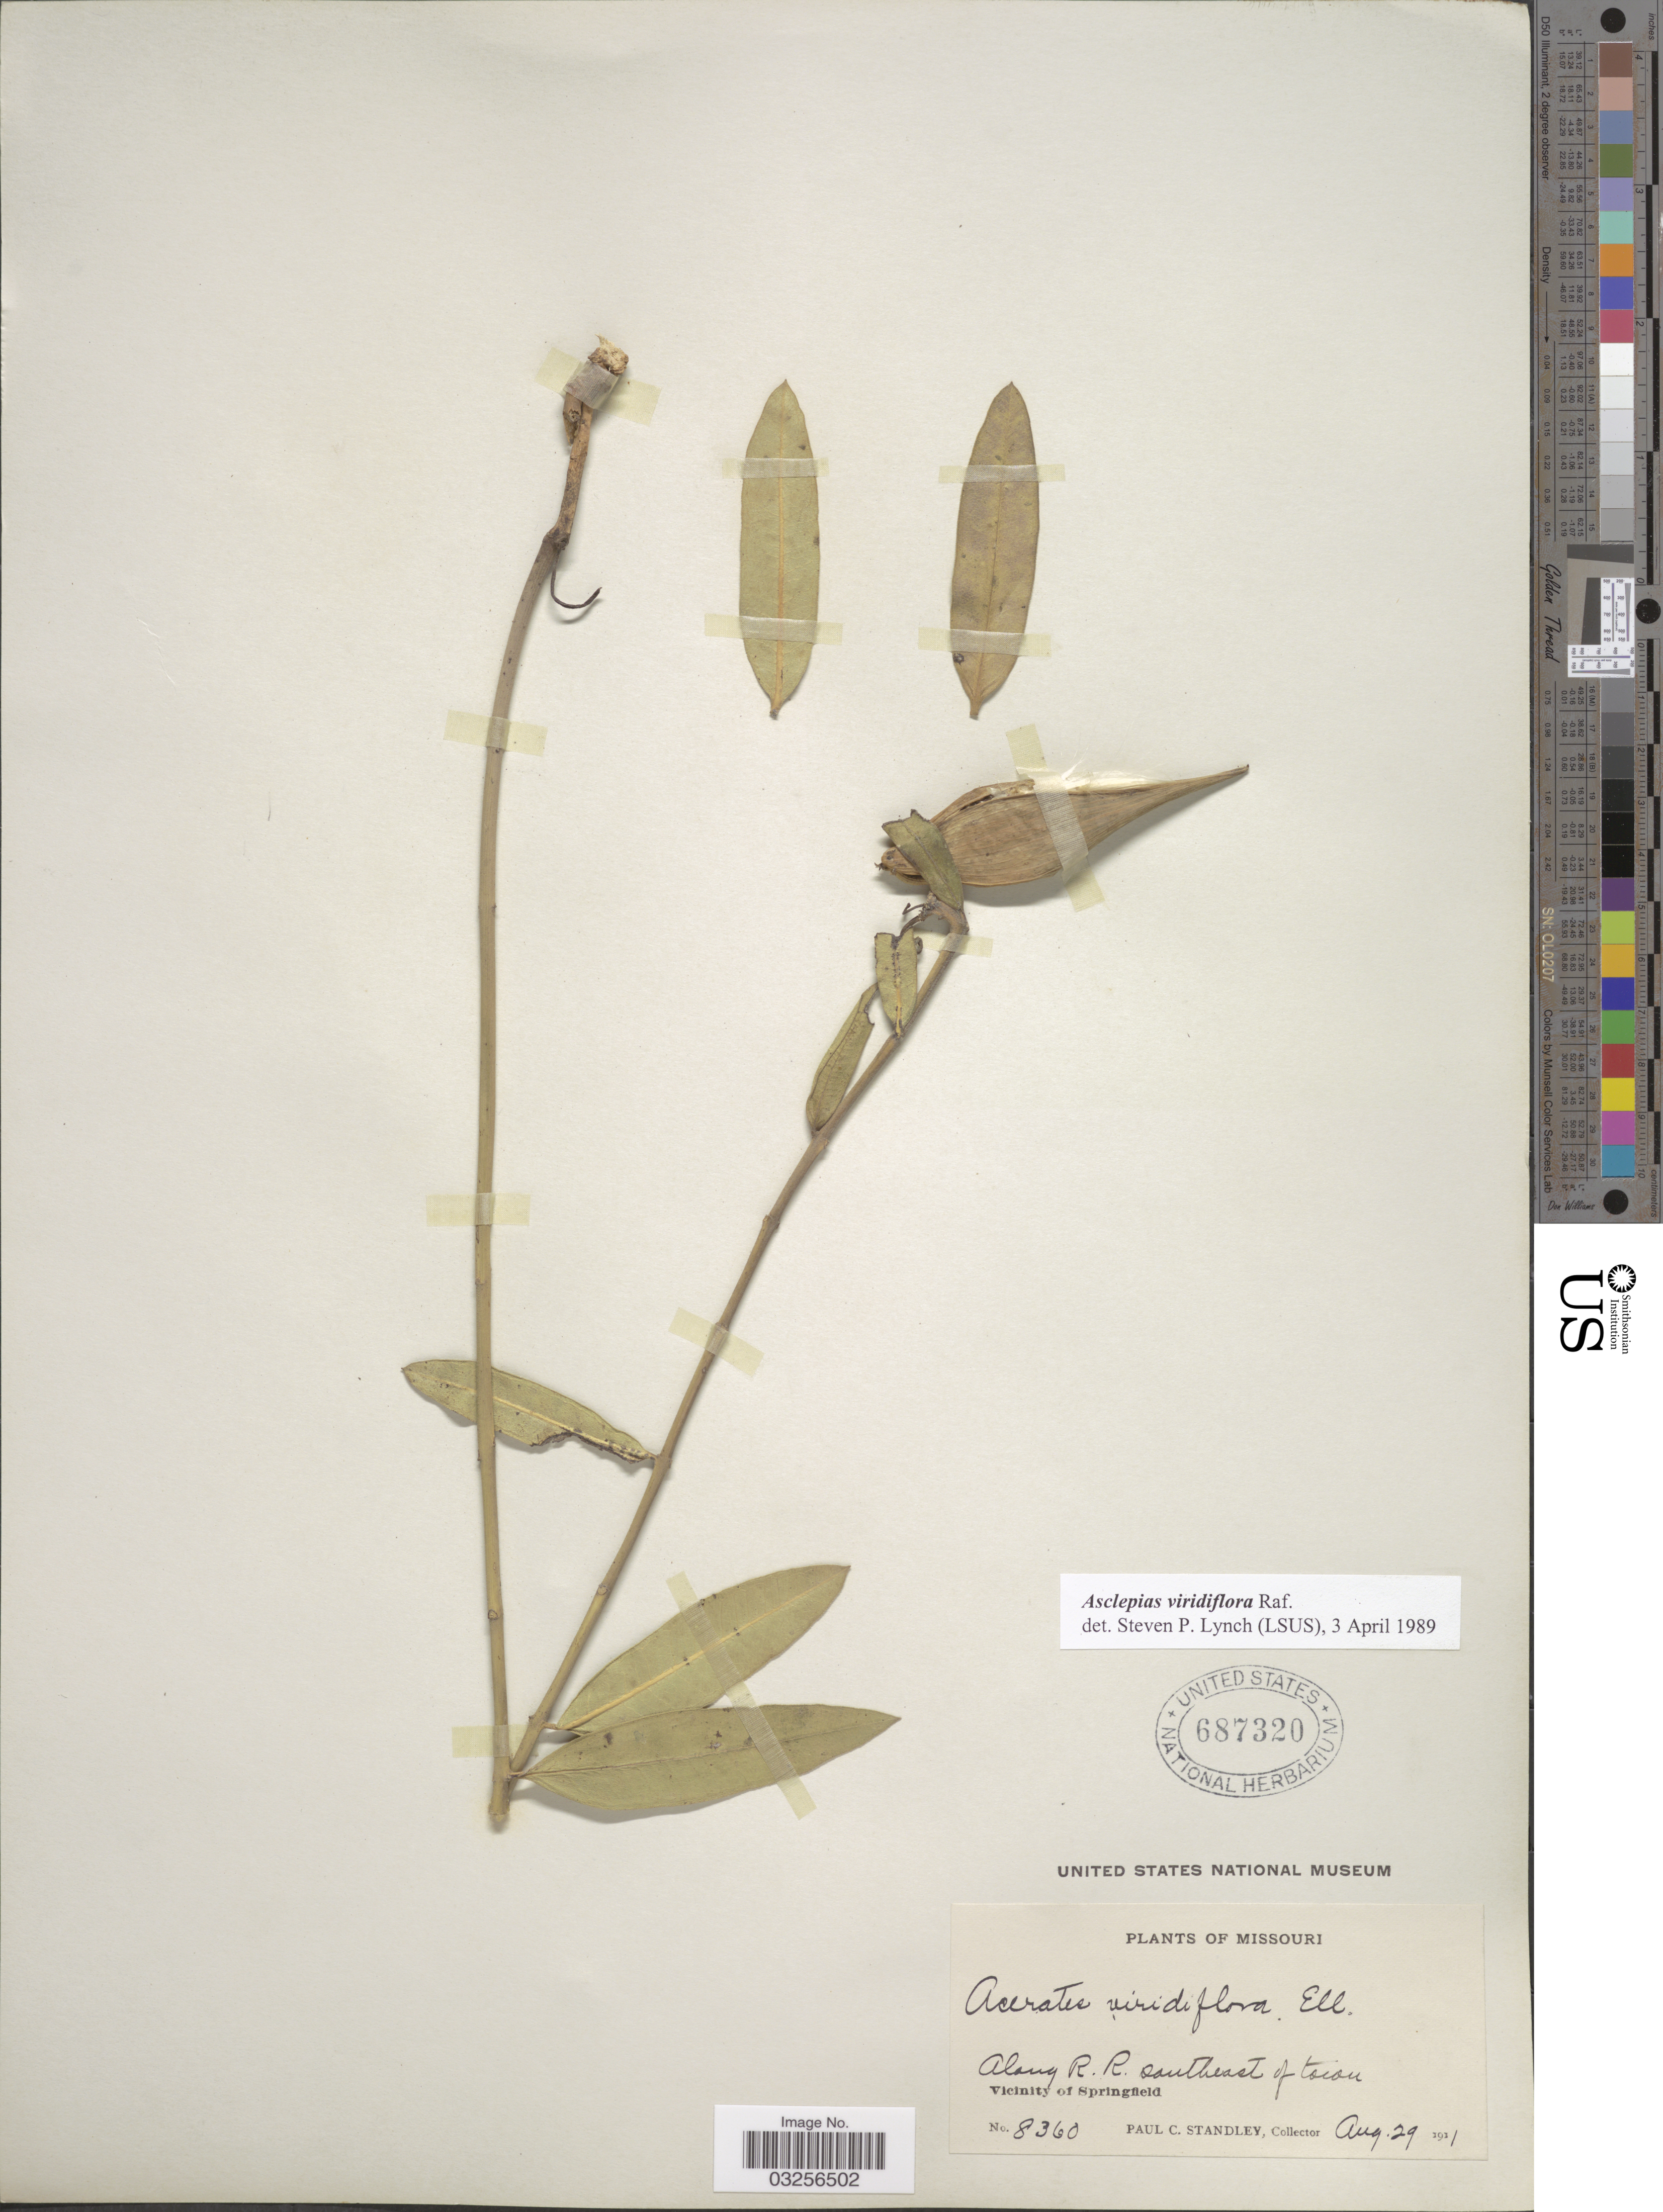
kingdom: Plantae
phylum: Tracheophyta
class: Magnoliopsida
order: Gentianales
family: Apocynaceae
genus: Asclepias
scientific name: Asclepias viridiflora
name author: Raf.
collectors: P. C. Standley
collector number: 8360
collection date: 1911-08-29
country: United States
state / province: Missouri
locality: Along R. R. southeast of town. Vicinity of Springfield.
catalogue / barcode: US 687320